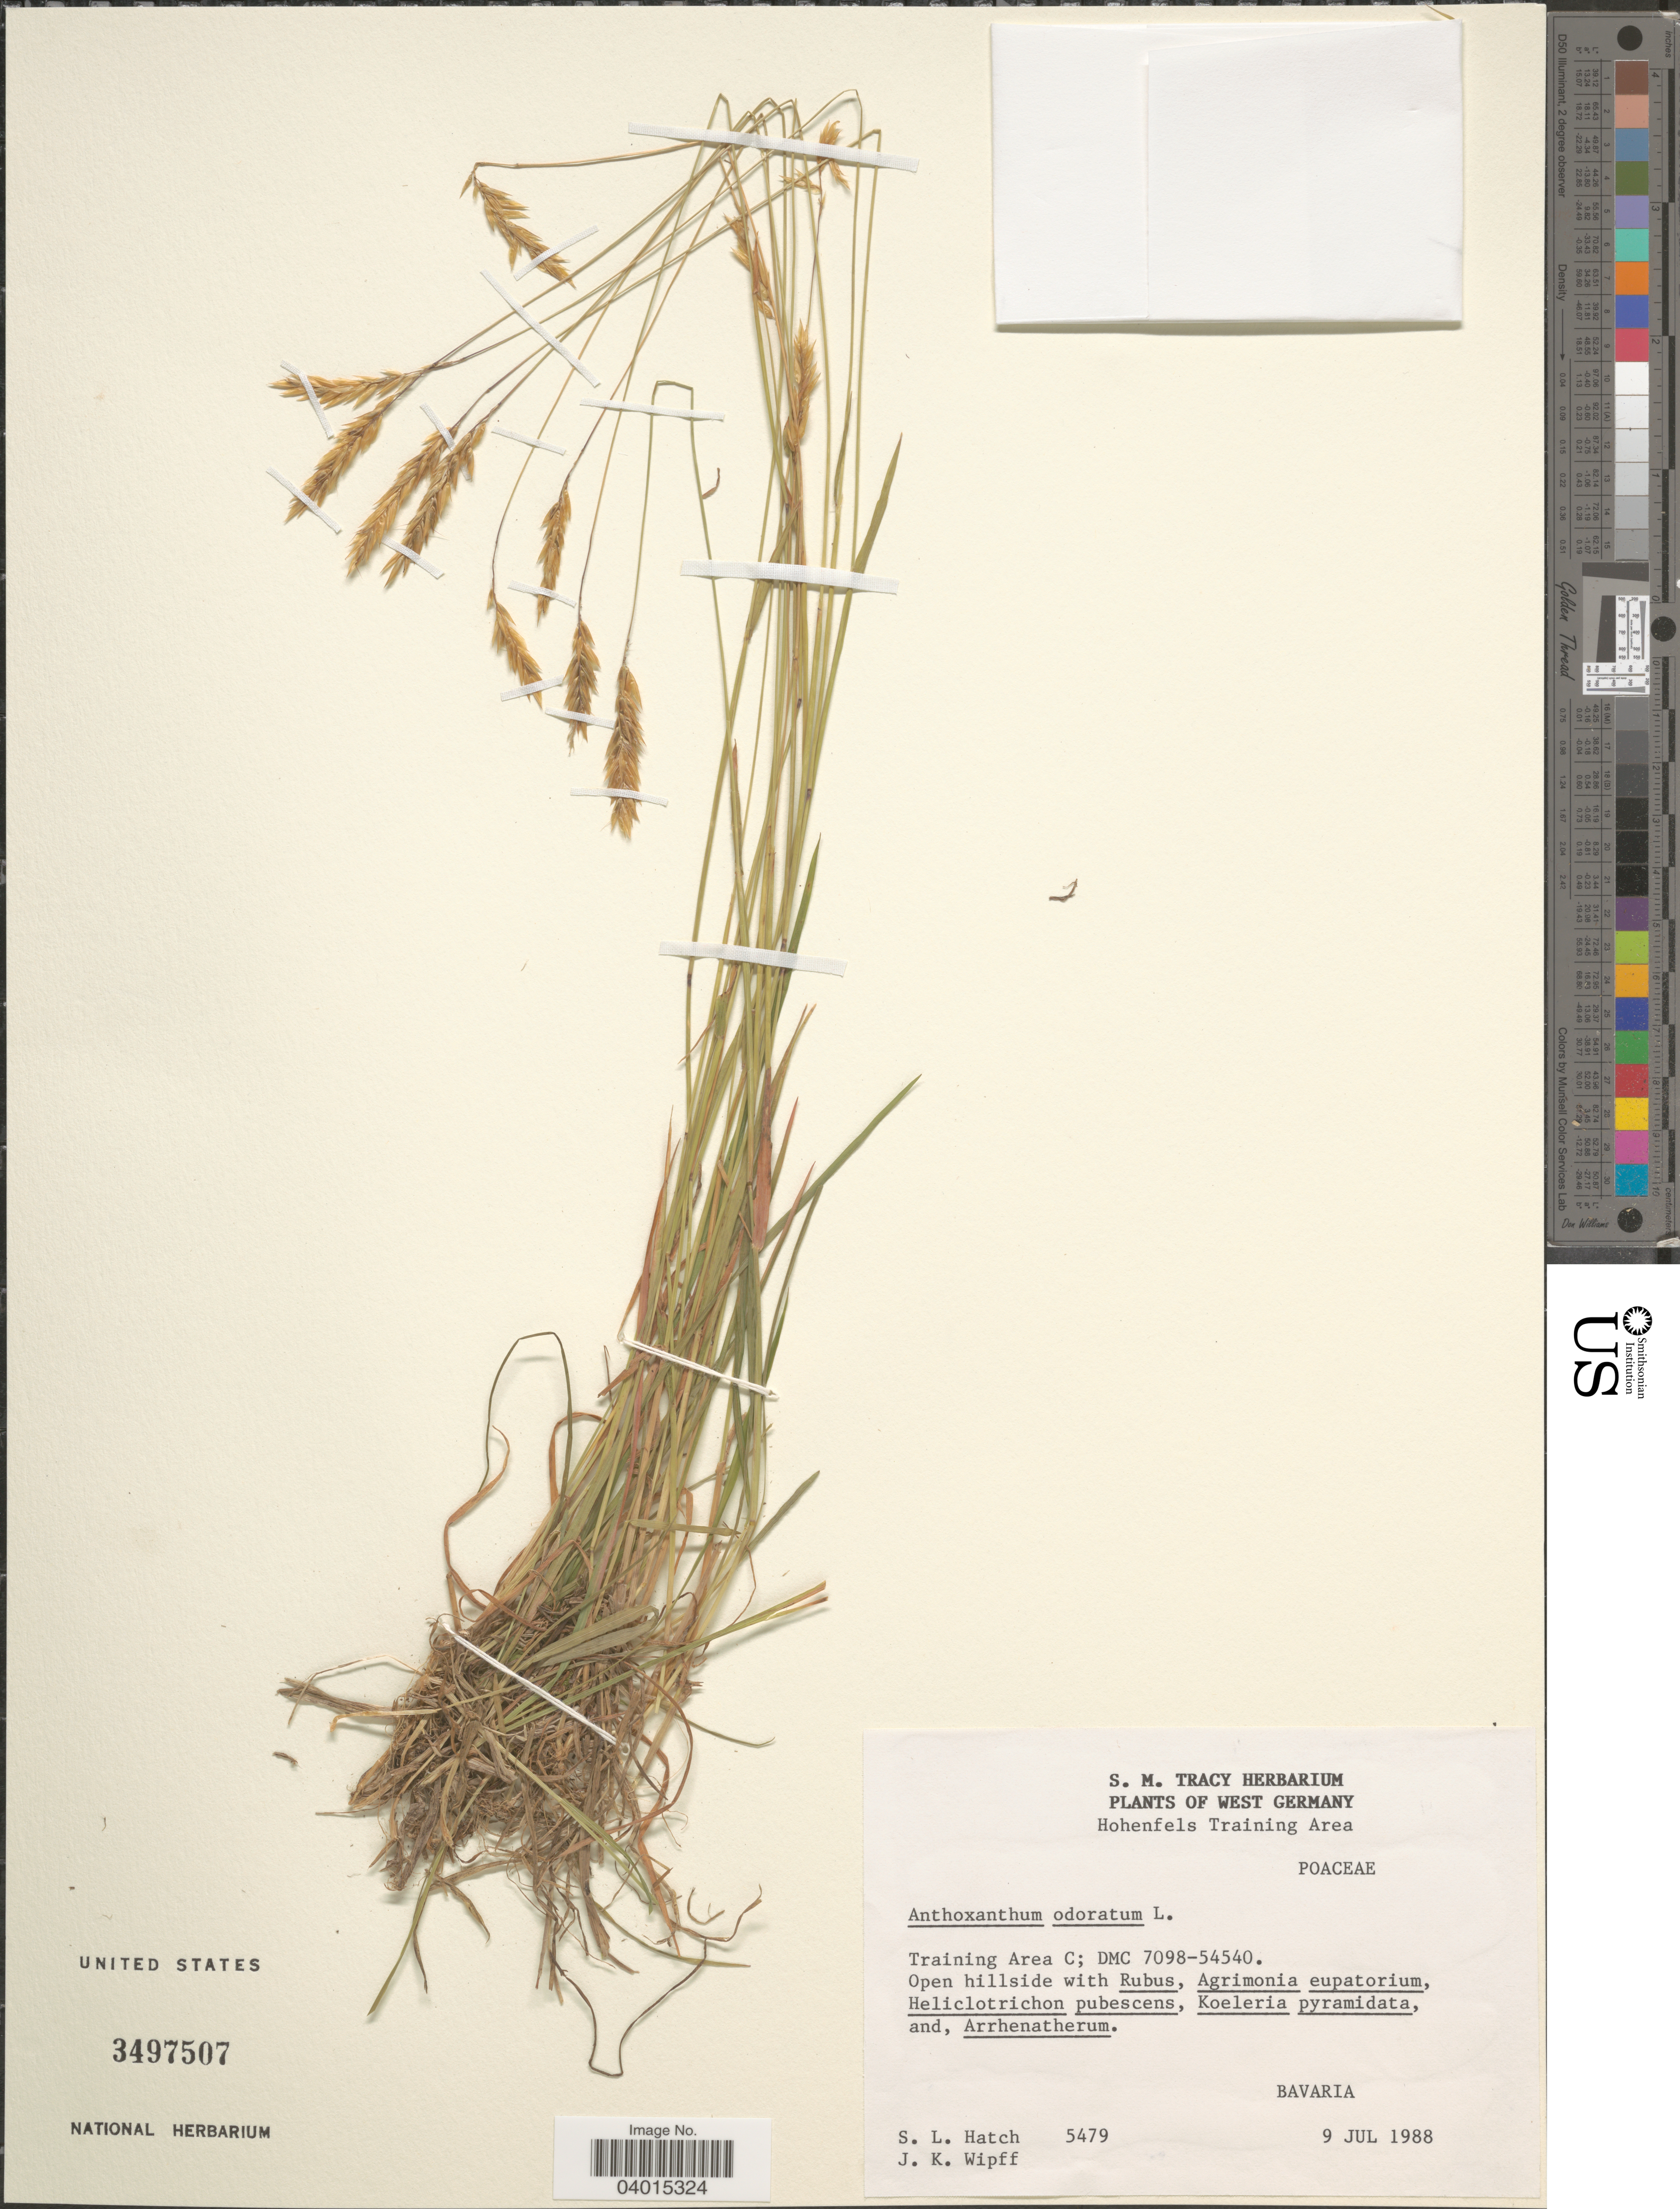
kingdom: Plantae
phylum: Tracheophyta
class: Liliopsida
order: Poales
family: Poaceae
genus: Anthoxanthum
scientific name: Anthoxanthum odoratum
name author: L.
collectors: S. Hatch & J. K. Wipff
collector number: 5479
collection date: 1988-07-09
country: Germany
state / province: Bayern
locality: West Germany. Hohenfels Training Area. Training Area C; DMC 7098-54540. Bavaria.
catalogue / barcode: US 3497507